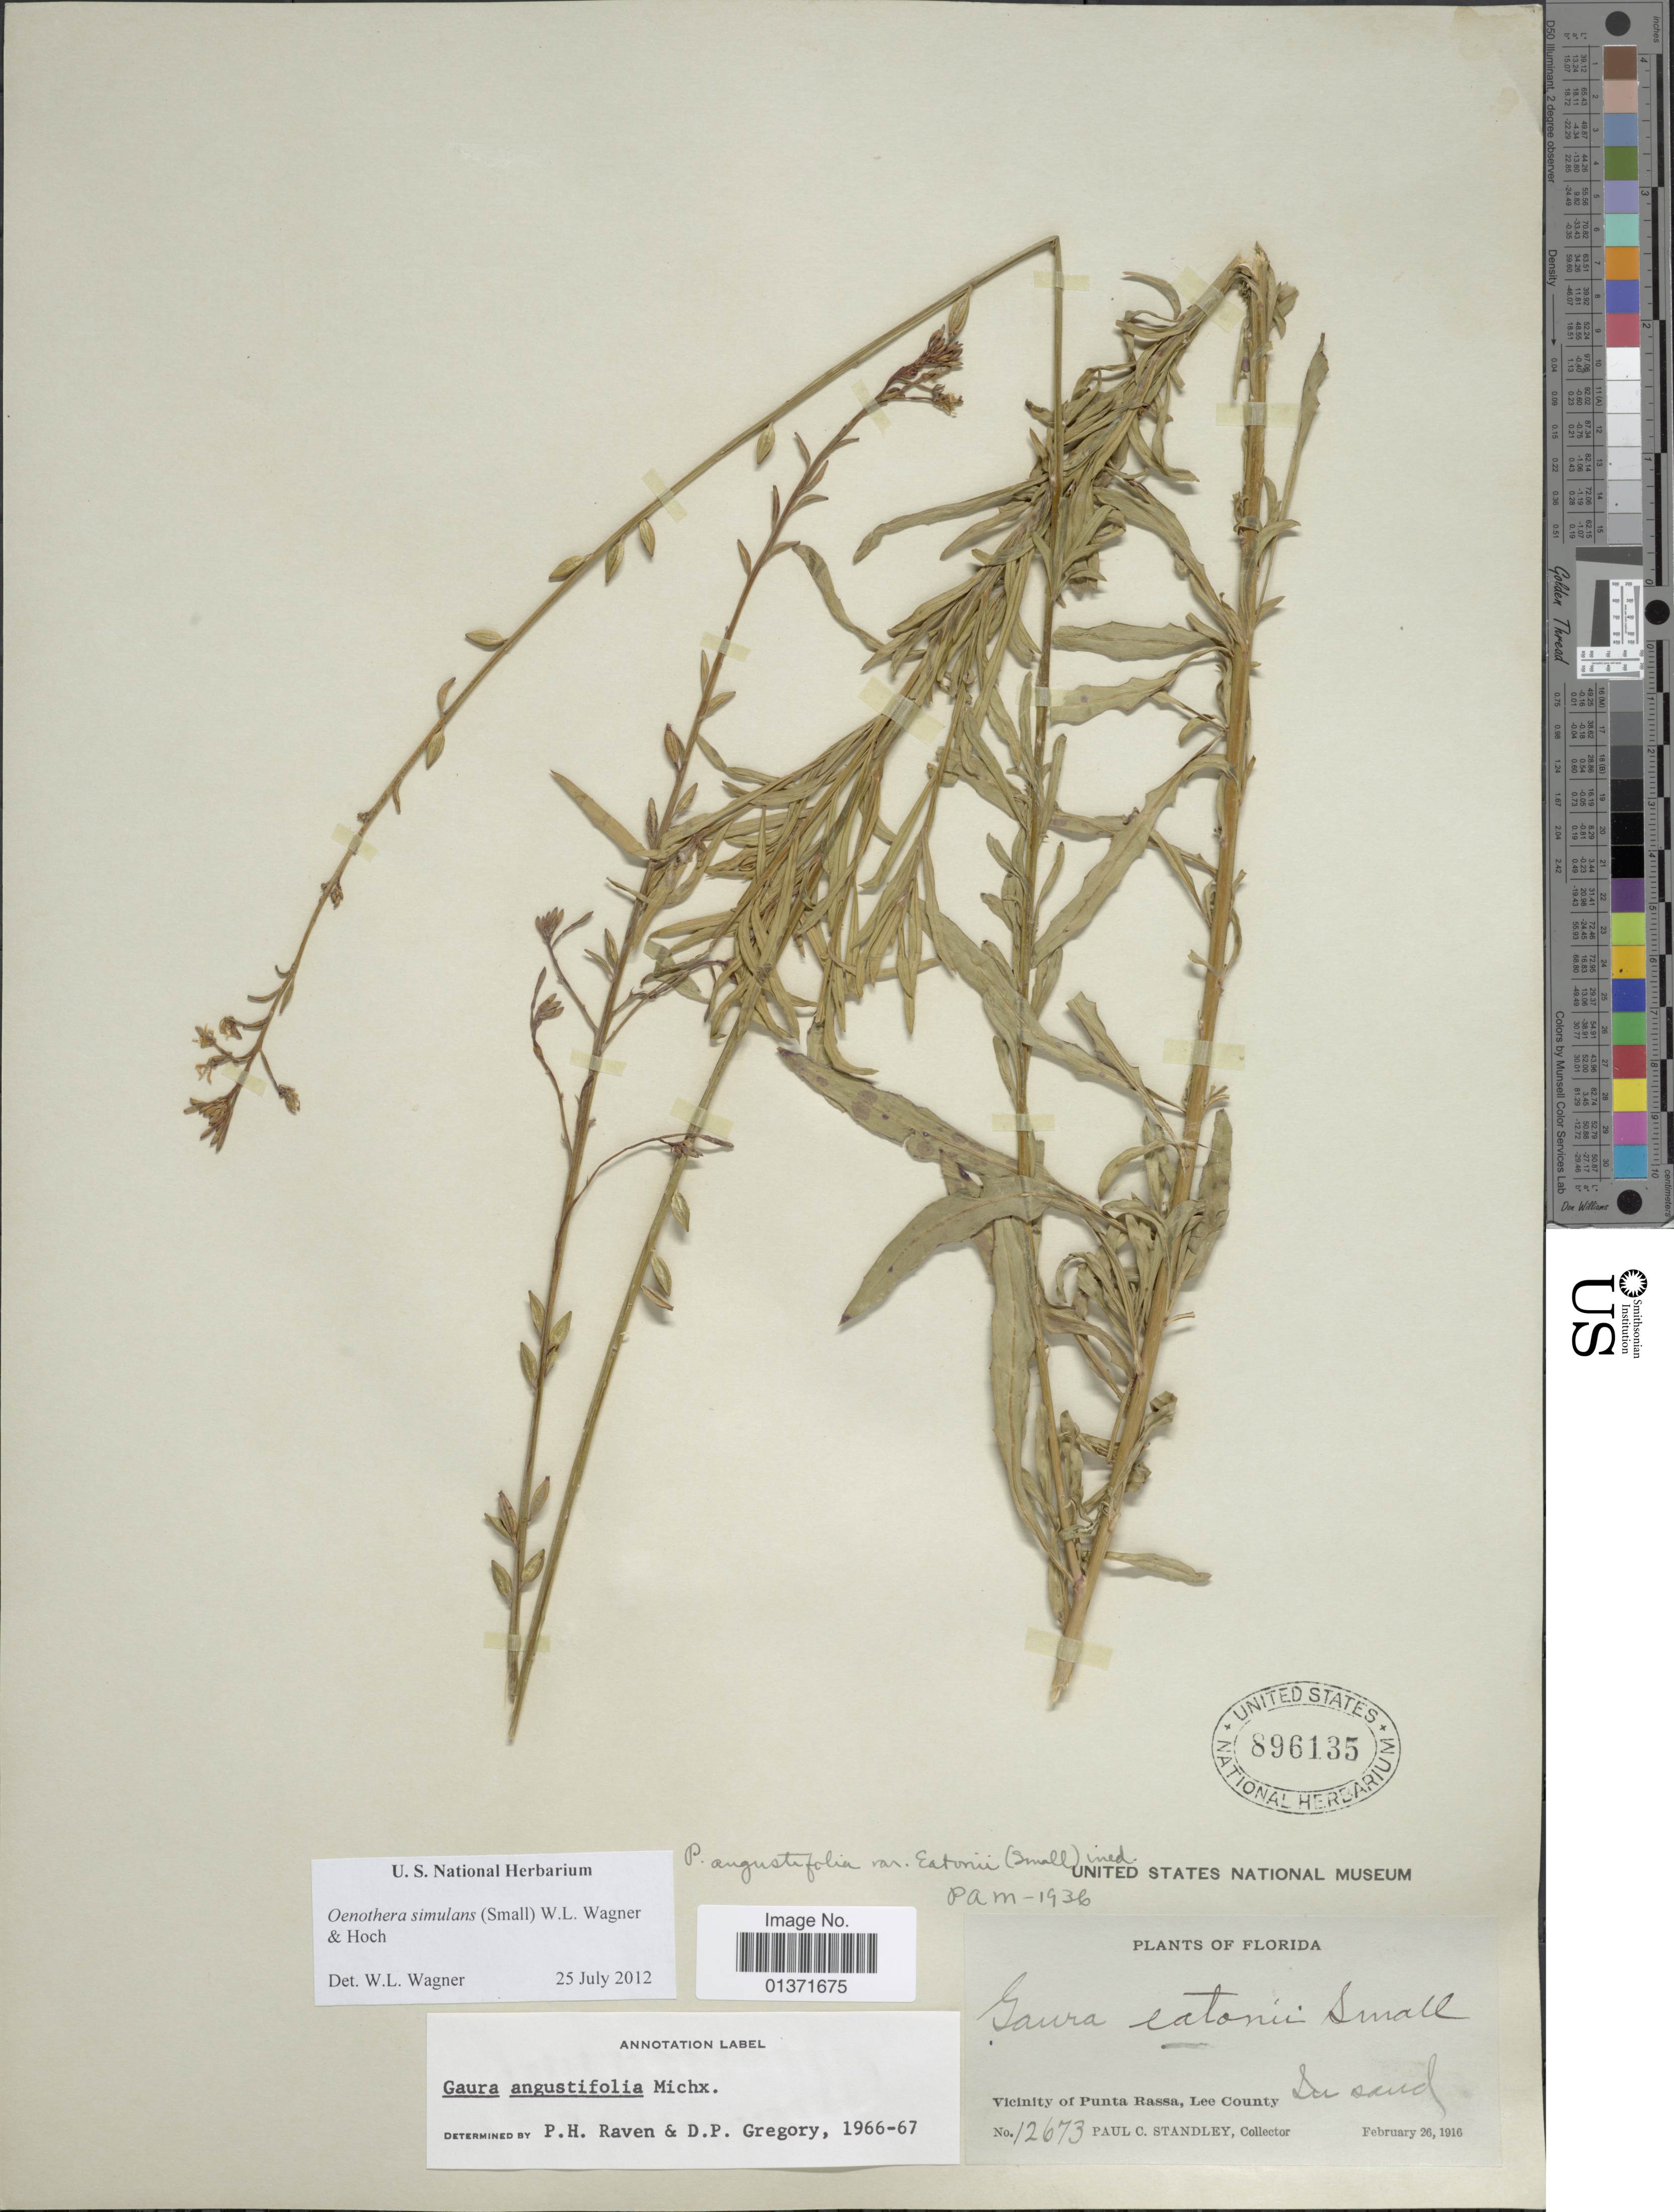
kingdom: Plantae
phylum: Tracheophyta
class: Magnoliopsida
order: Myrtales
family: Onagraceae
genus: Oenothera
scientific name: Oenothera simulans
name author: Michx.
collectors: P. C. Standley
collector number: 12673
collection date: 1916-02-26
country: United States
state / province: Florida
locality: Florida, Vicinity of Punta Rassa, Lee County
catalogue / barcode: US 896135